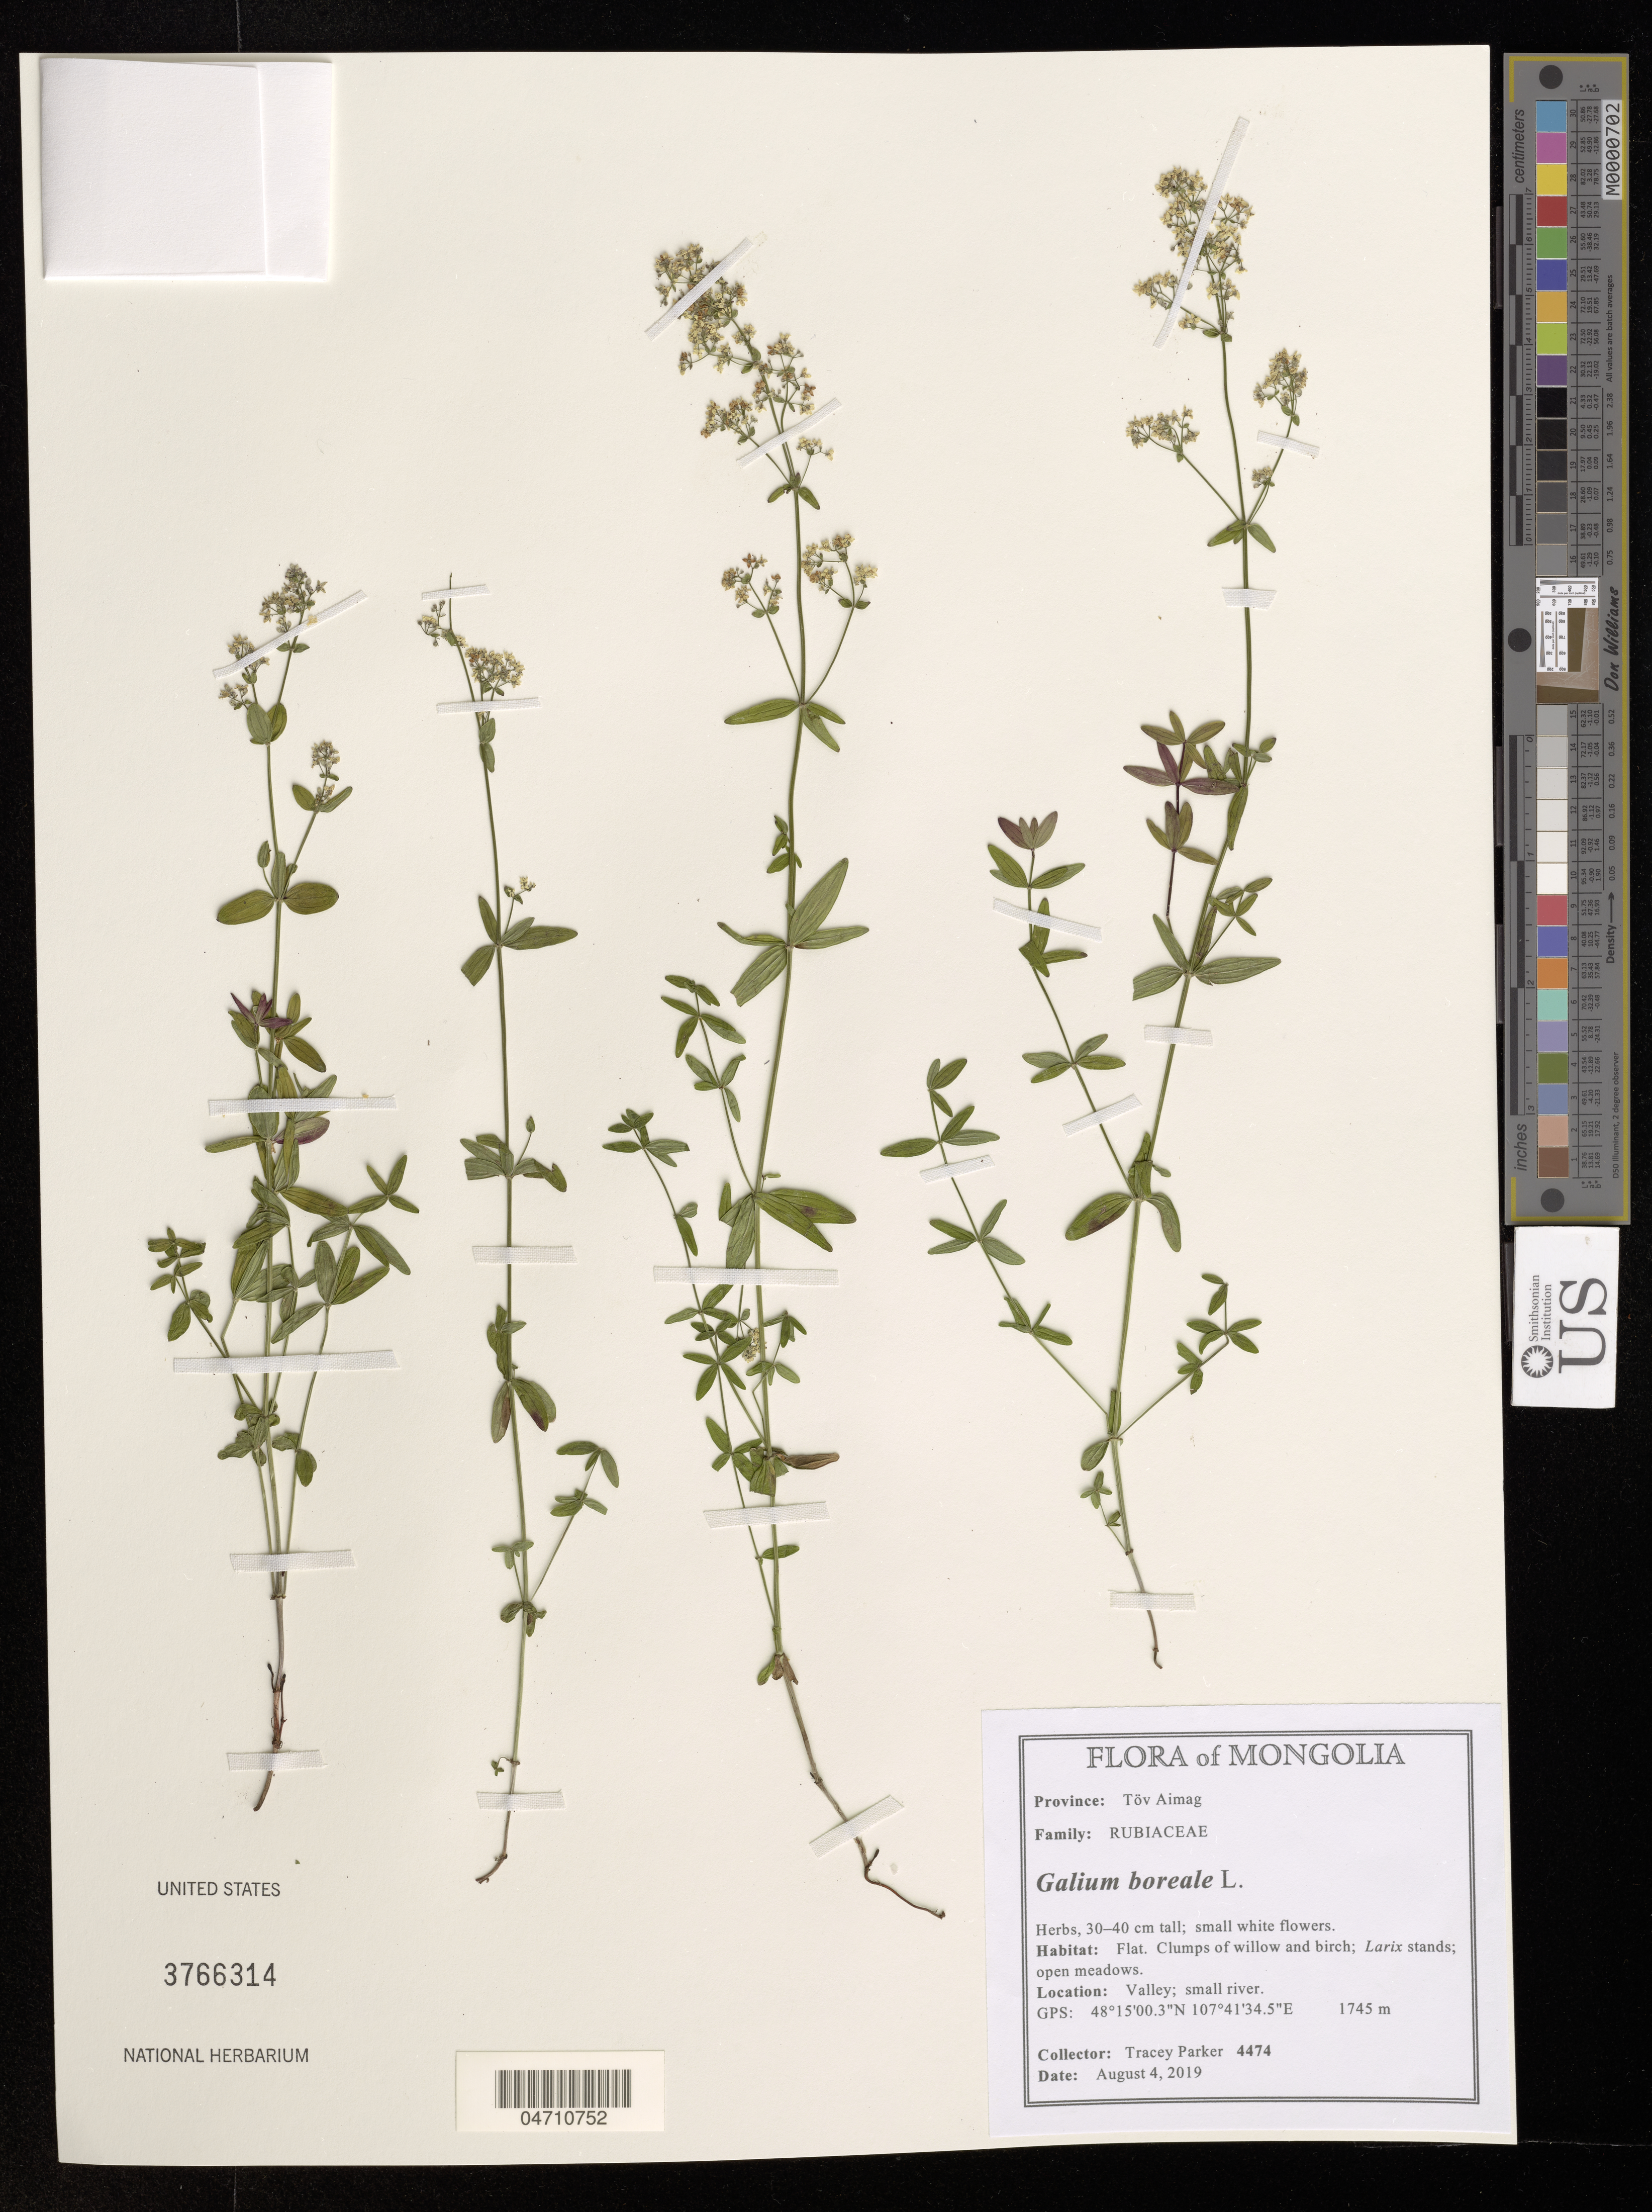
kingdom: Plantae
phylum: Tracheophyta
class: Magnoliopsida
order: Gentianales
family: Rubiaceae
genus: Galium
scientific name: Galium boreale L.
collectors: T. Parker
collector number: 4474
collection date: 2019-08-04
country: Mongolia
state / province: Tov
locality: Province: Töv Aimag. Valley; small river.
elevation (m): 1745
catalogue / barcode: US 3766314